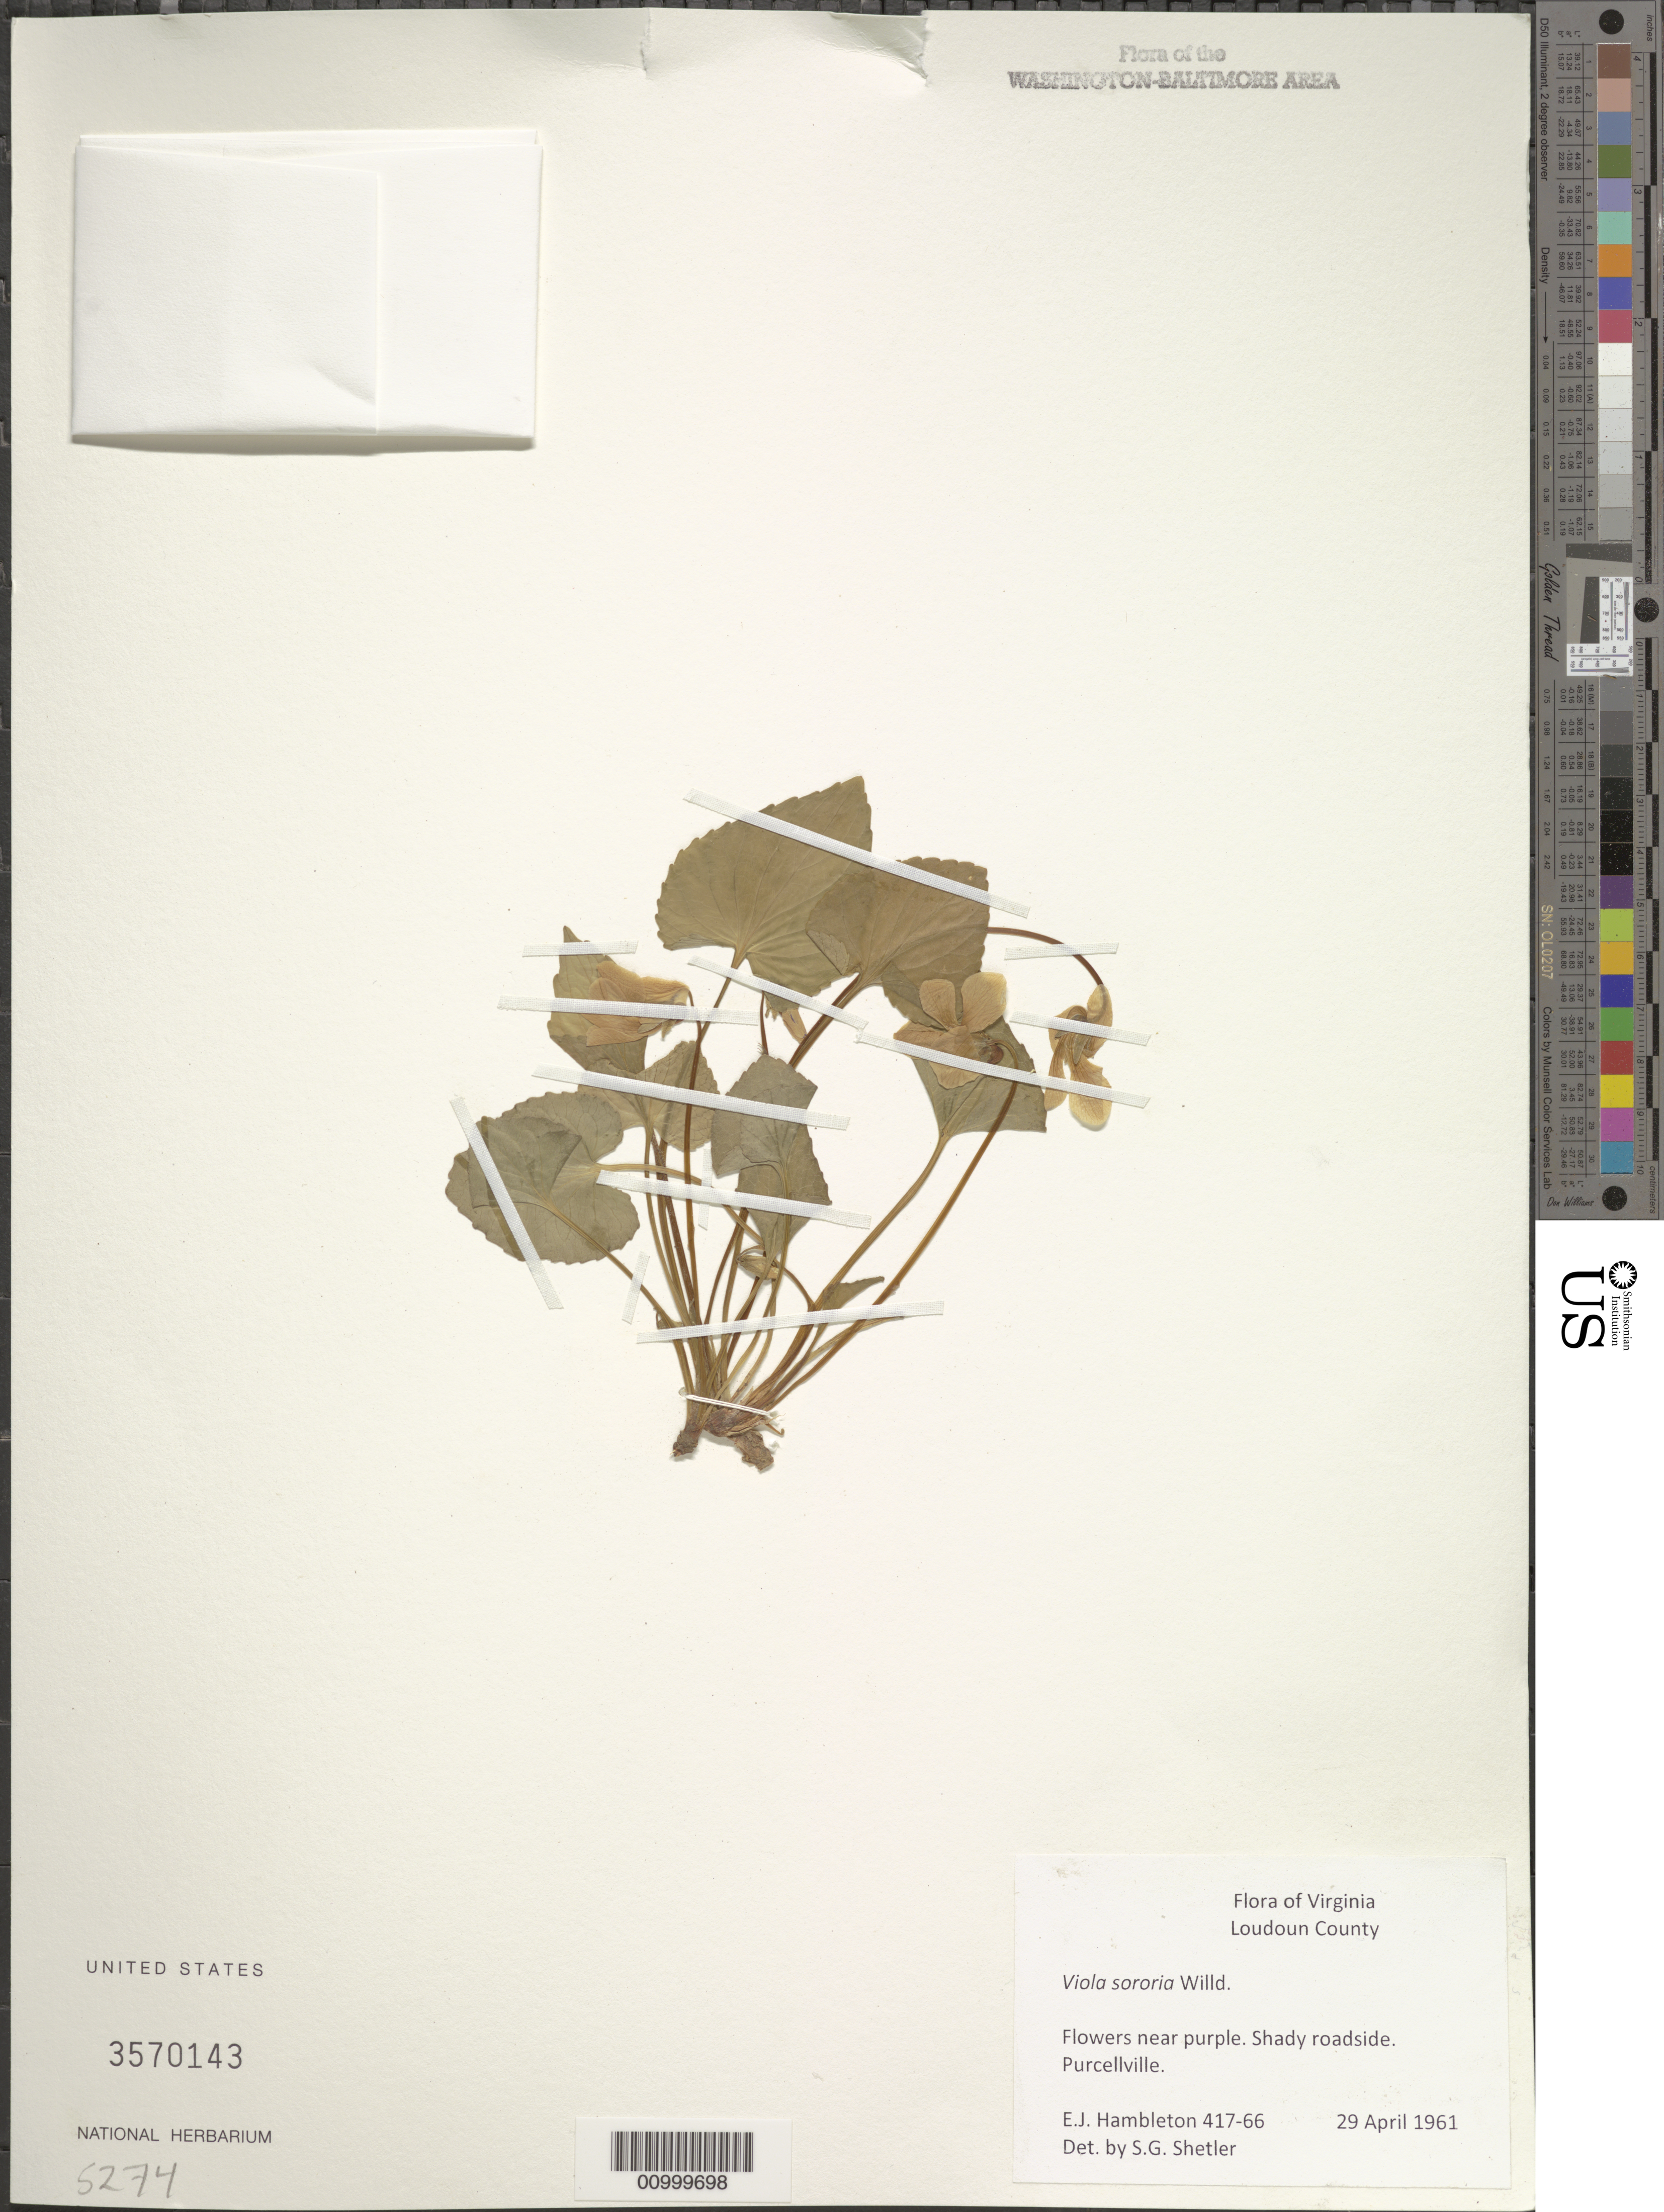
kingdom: Plantae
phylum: Tracheophyta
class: Magnoliopsida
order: Malpighiales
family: Violaceae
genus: Viola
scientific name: Viola sororia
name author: Willd.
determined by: Shetler, Stanwyn G., (US), NMNH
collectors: E. Hambleton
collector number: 417-66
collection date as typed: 29 Apr 1961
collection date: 1961-04-29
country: United States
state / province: Virginia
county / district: Loudoun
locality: Purcellville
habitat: Shady roadside.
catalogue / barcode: US 3570143